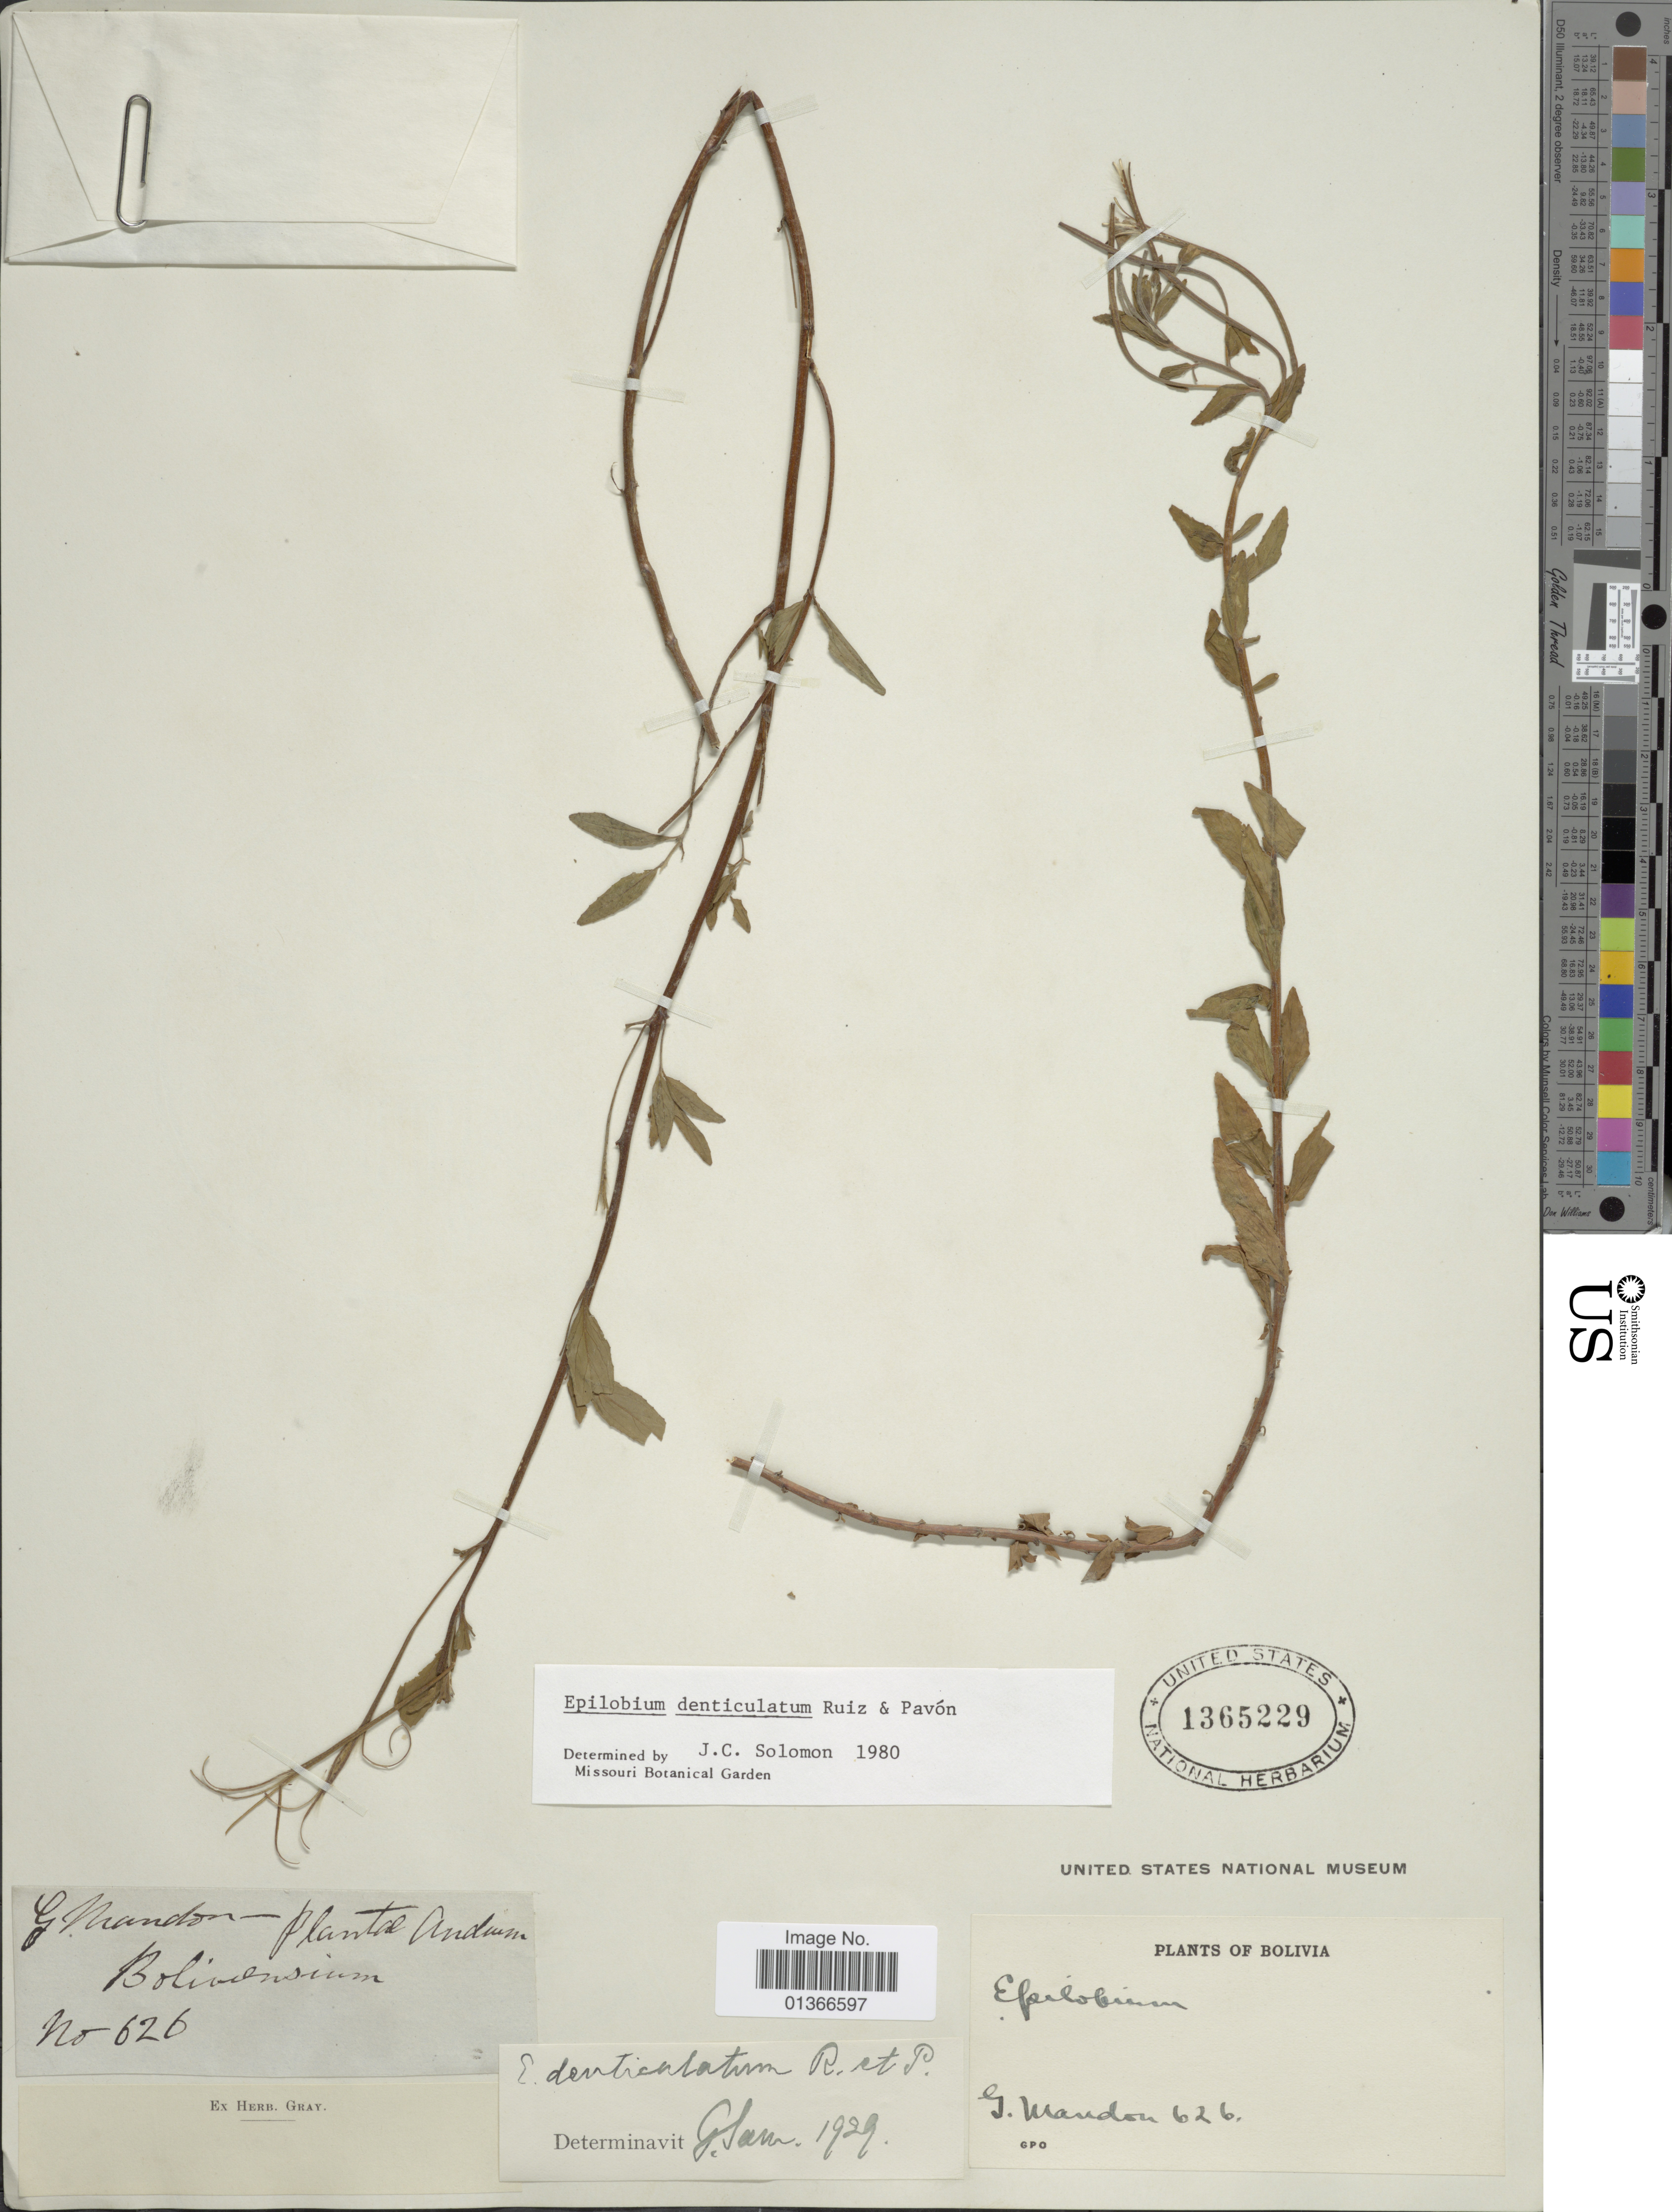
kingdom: Plantae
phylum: Tracheophyta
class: Magnoliopsida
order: Myrtales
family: Onagraceae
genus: Epilobium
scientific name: Epilobium denticulatum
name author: Ruiz & Pav.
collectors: G. Mandon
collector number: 626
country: Bolivia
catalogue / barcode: US 1365229